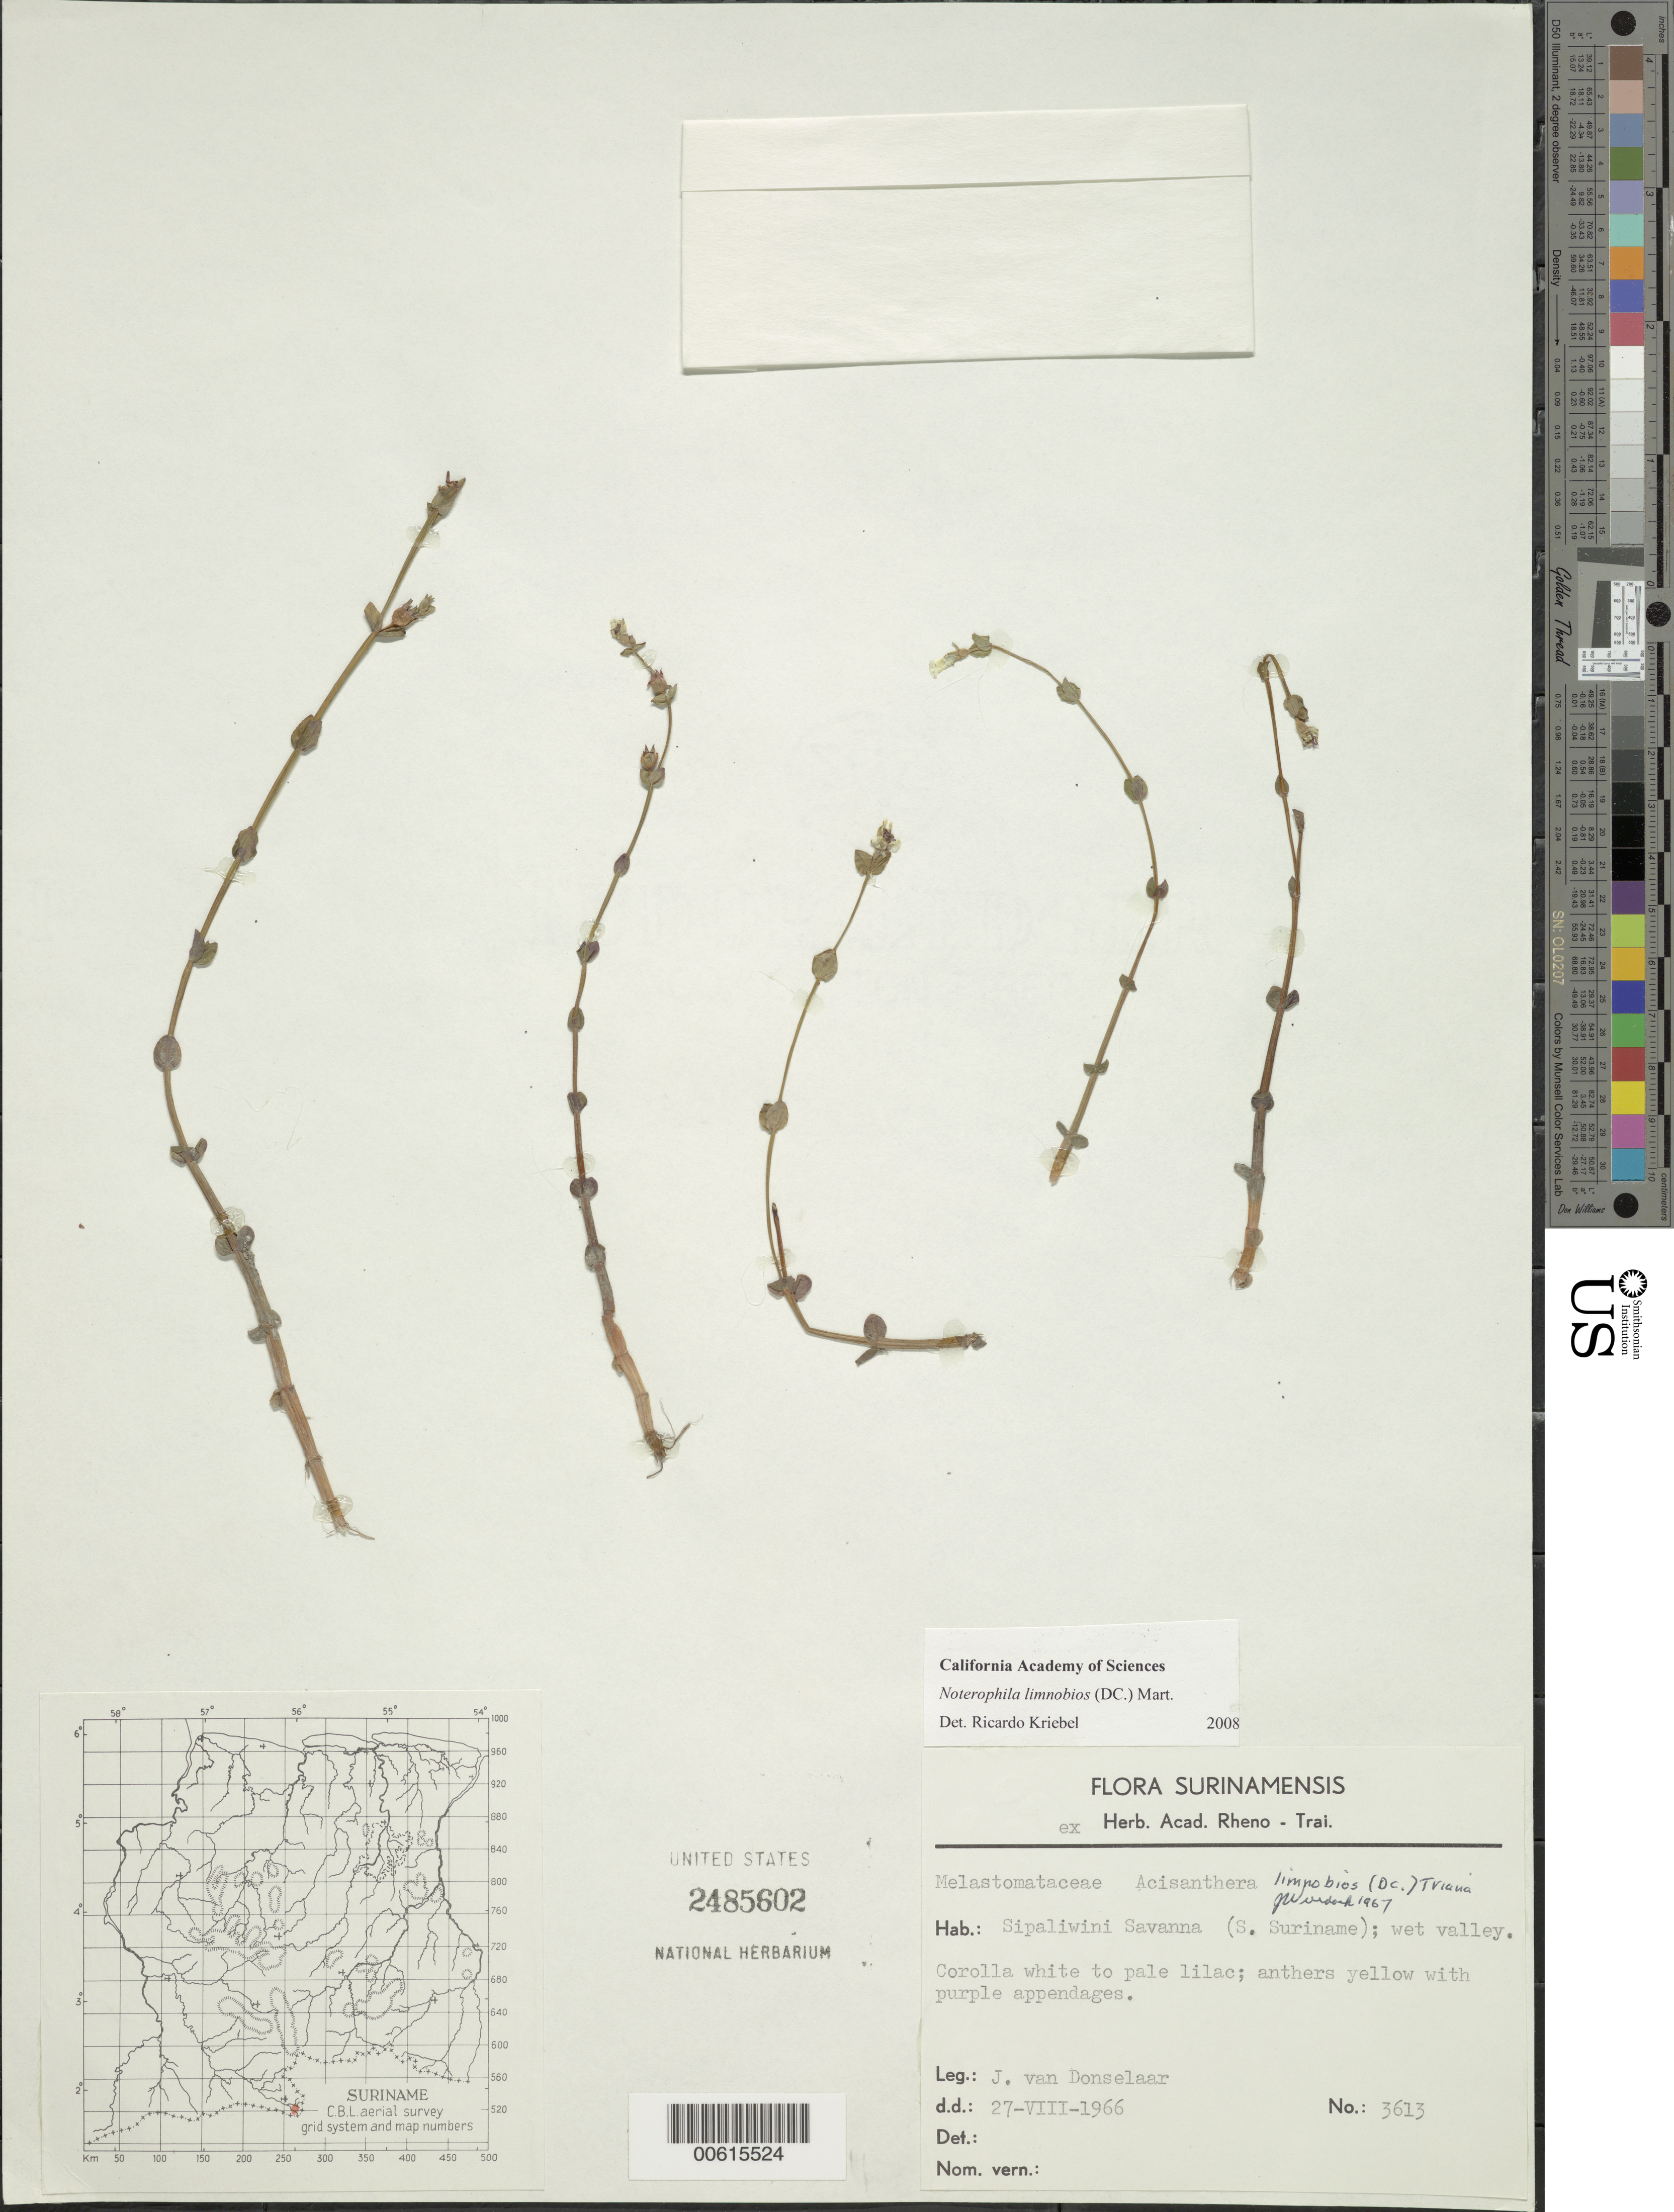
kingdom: Plantae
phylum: Tracheophyta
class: Magnoliopsida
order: Myrtales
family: Melastomataceae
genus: Noterophila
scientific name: Noterophila limnobios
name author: (DC.) Mart.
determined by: Kriebel, R.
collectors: J. Donselaar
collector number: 3613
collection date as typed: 27-Aug-66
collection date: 1966-08-27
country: Suriname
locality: Sipaliwini Savanna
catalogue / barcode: US 2485602